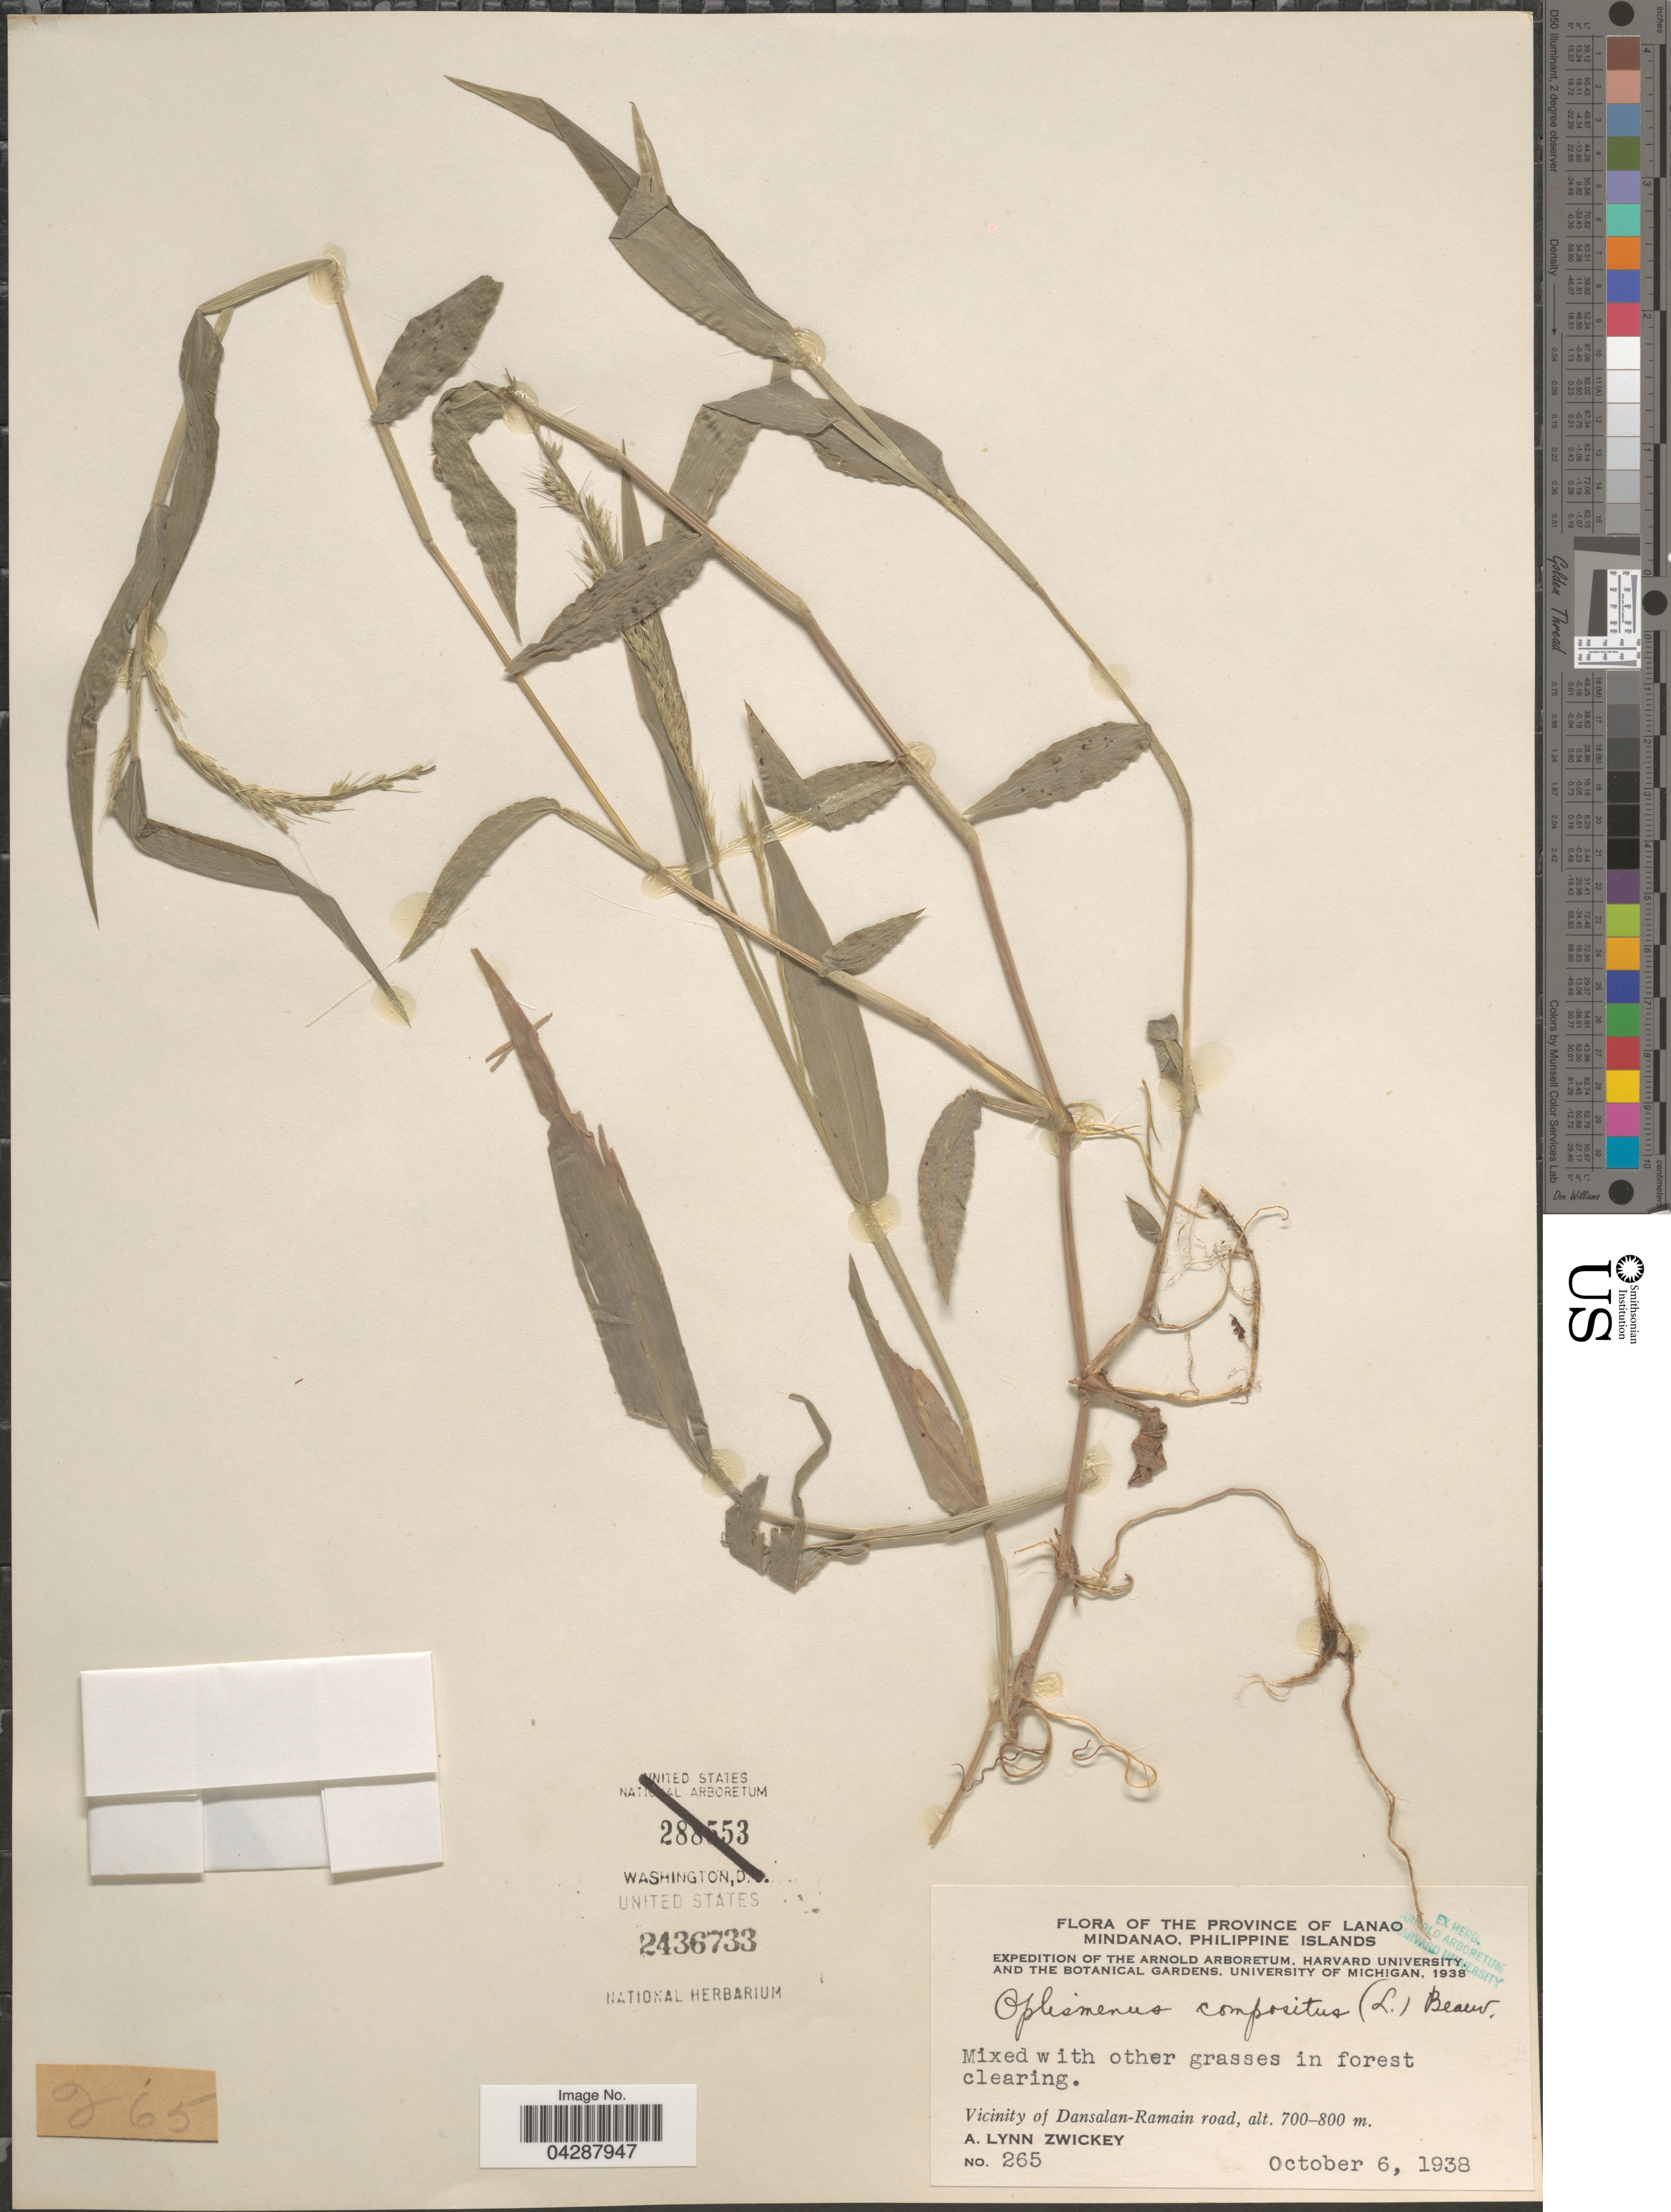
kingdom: Plantae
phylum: Tracheophyta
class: Liliopsida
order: Poales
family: Poaceae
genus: Oplismenus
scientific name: Oplismenus compositus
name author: (L.) P. Beauv.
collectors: A. Zwickey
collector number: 265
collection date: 1938-10-06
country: Philippines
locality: The Province of Lanao. Mindanao, Philippine Islands. Expedition of the Arnold Arboretum, Harvard University, and the Botanical Gardens. Vicinity of Dansalan-Ramain road.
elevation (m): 700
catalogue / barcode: US 2436733